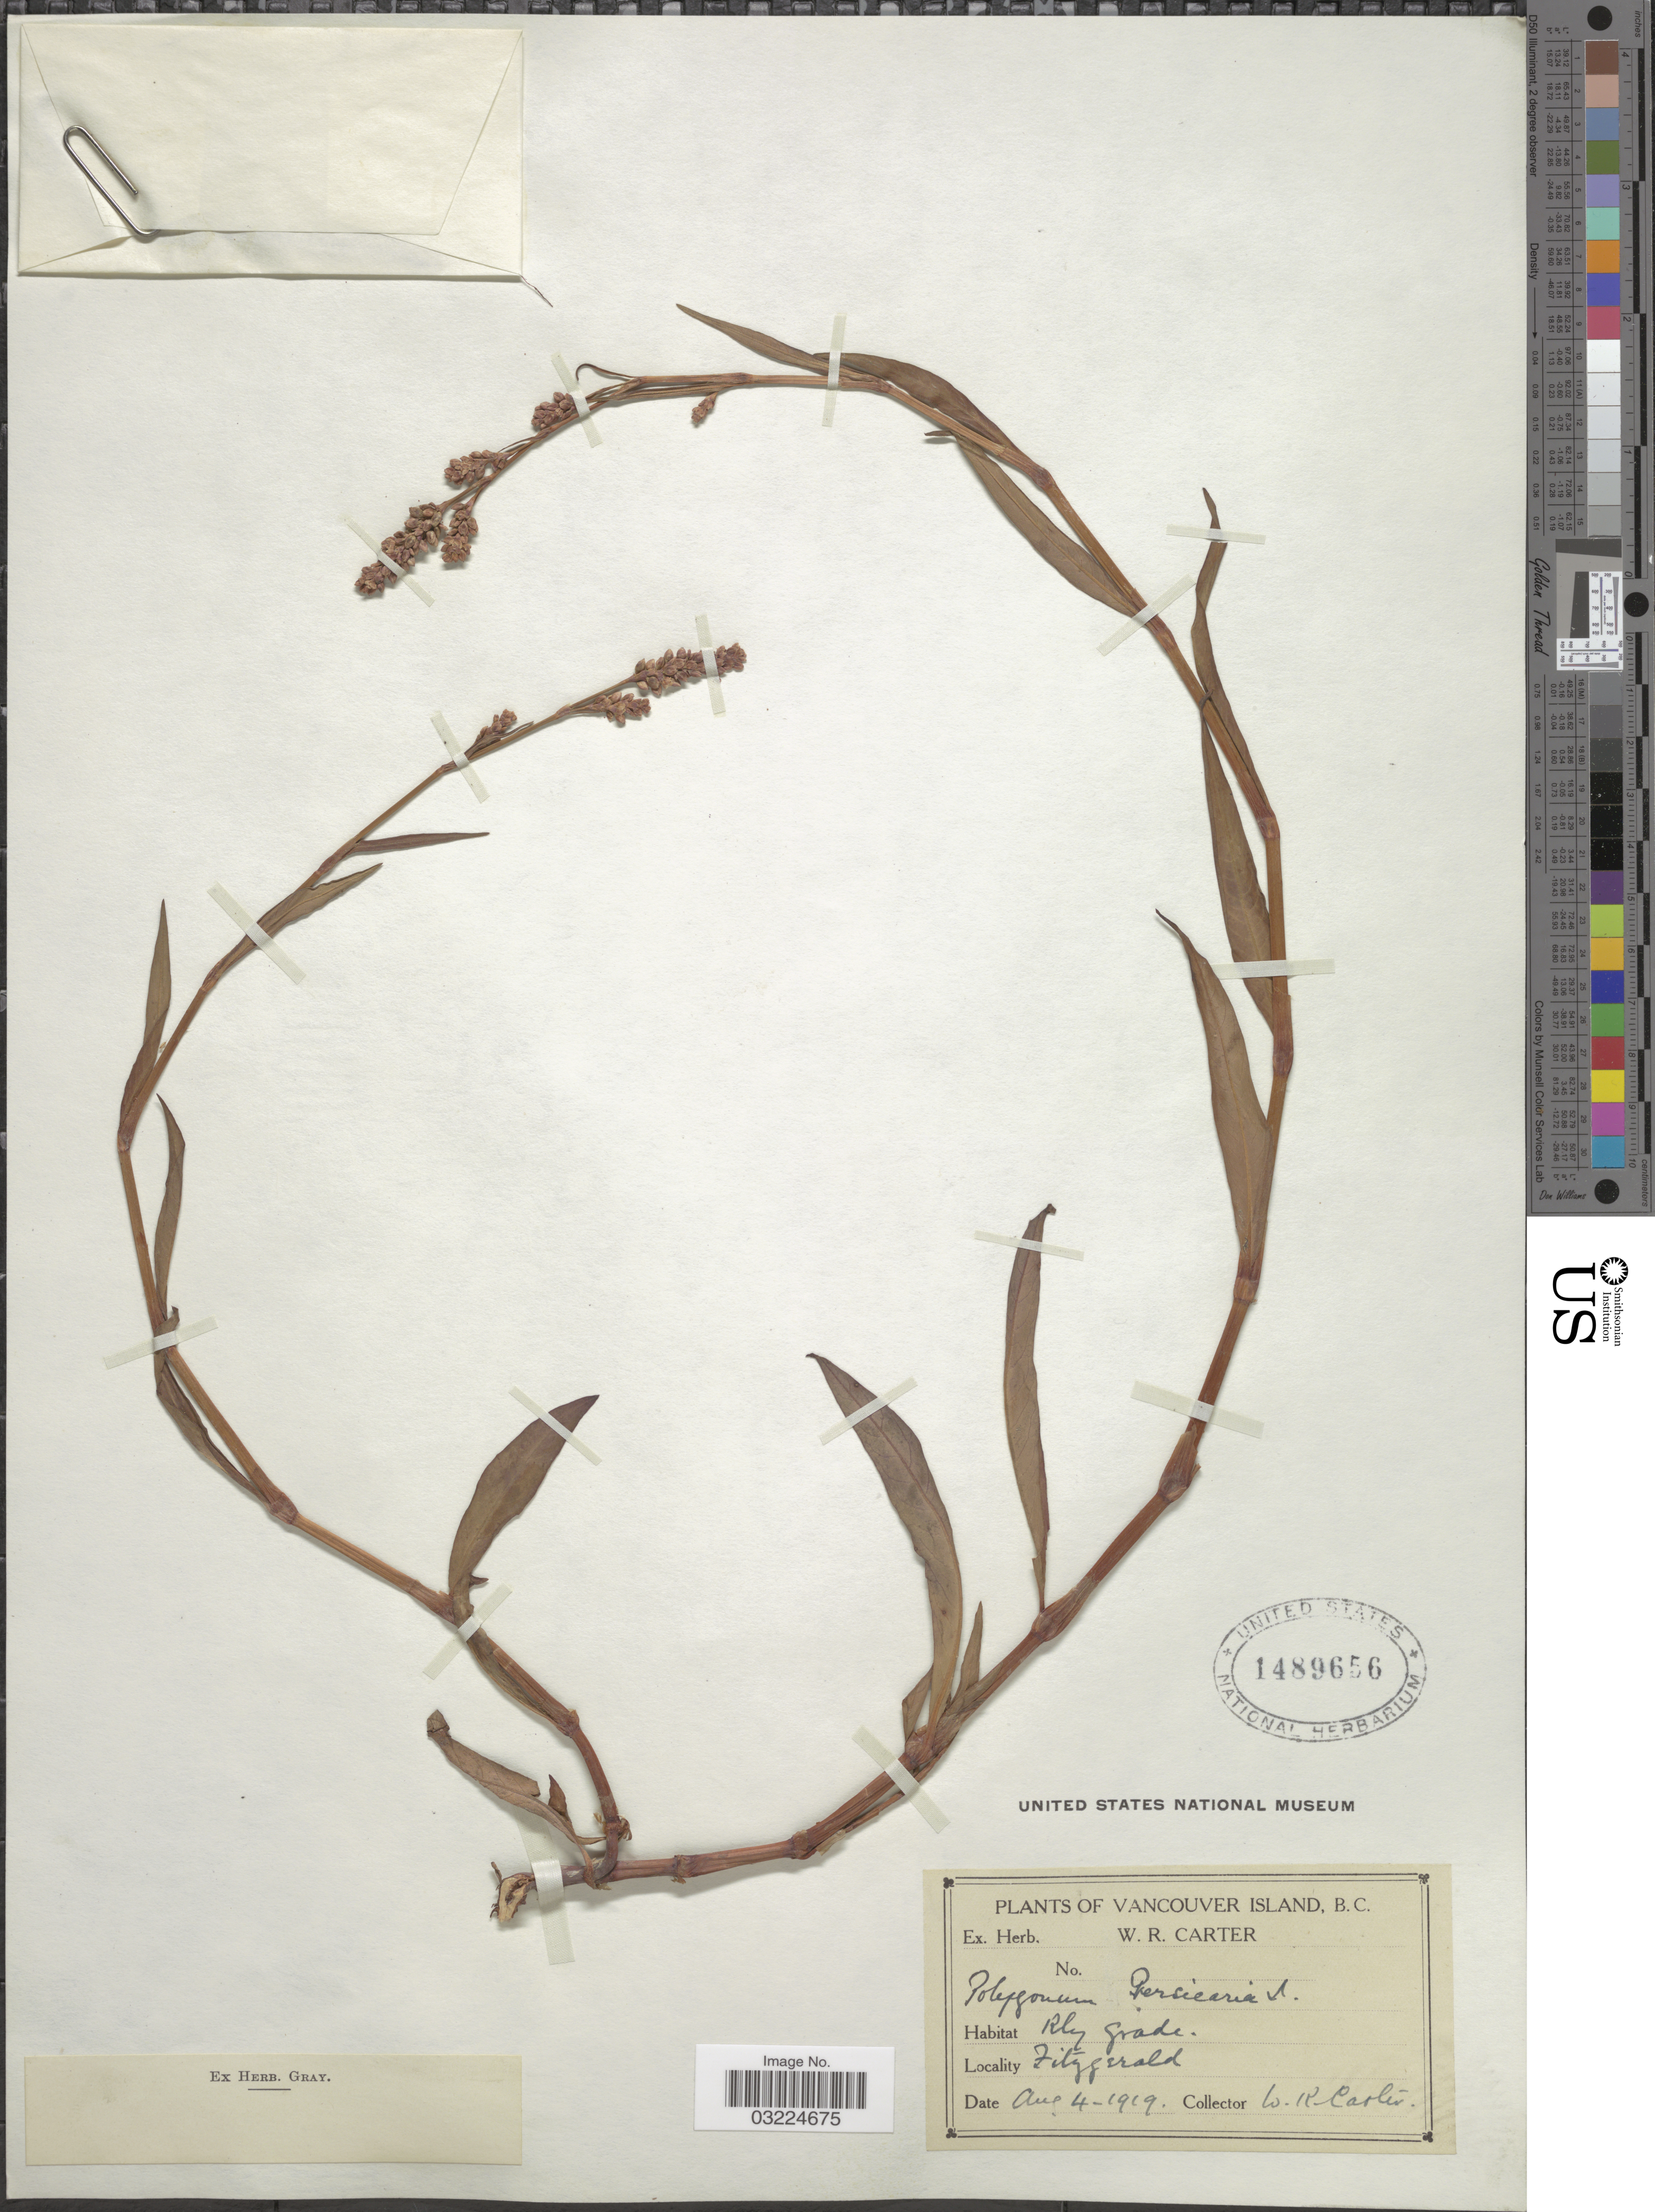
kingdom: Plantae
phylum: Tracheophyta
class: Magnoliopsida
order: Caryophyllales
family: Polygonaceae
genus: Persicaria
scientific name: Persicaria maculosa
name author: S.F. Gray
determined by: Atha, D. E.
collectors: W. R. Carter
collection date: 1919-08-04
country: Canada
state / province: British Columbia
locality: Vancouver Island. Fitzgerald.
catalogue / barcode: US 1489656